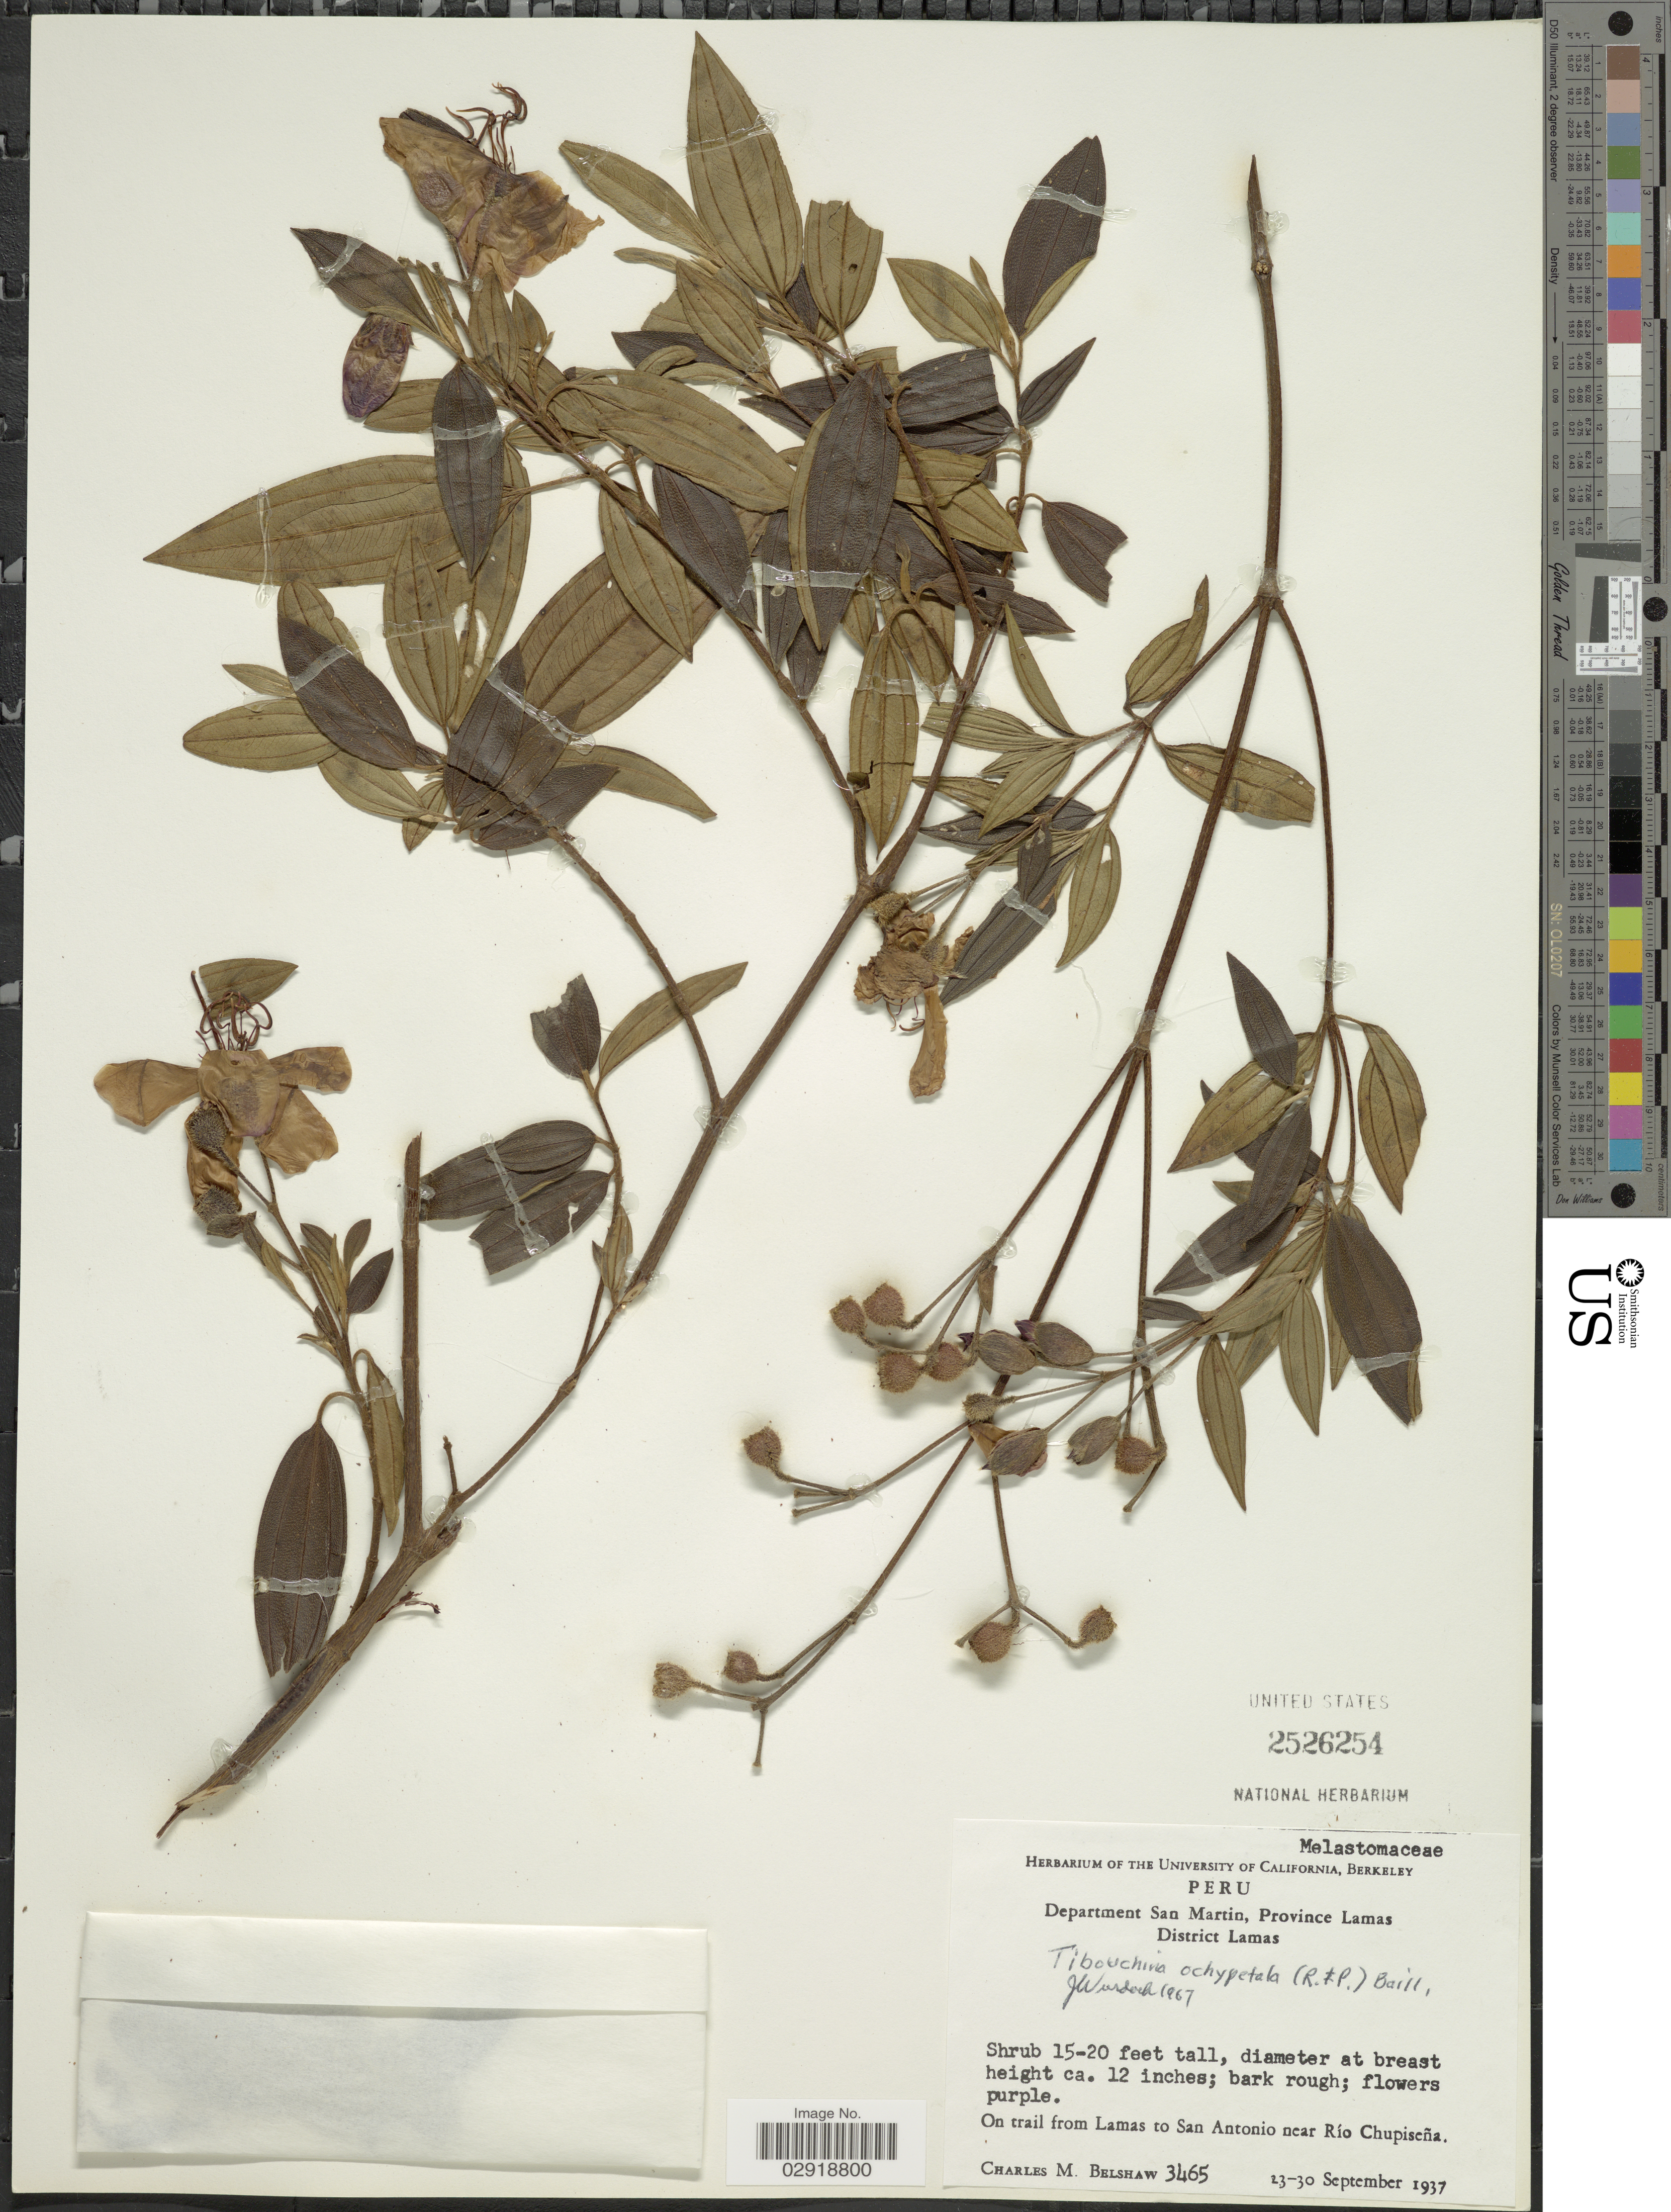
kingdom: Plantae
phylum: Tracheophyta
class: Magnoliopsida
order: Myrtales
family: Melastomataceae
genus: Pleroma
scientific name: Pleroma ochypetalum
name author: (Ruiz & Pav.) D. Don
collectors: C. Shaw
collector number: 3465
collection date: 1937-09-23/1937-09-30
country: Peru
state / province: San Martín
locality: Department San Martin, Province Lamas, District Lamas. On trail from Lamas to San Antonio near Río Chupiseña.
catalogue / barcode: US 2526254